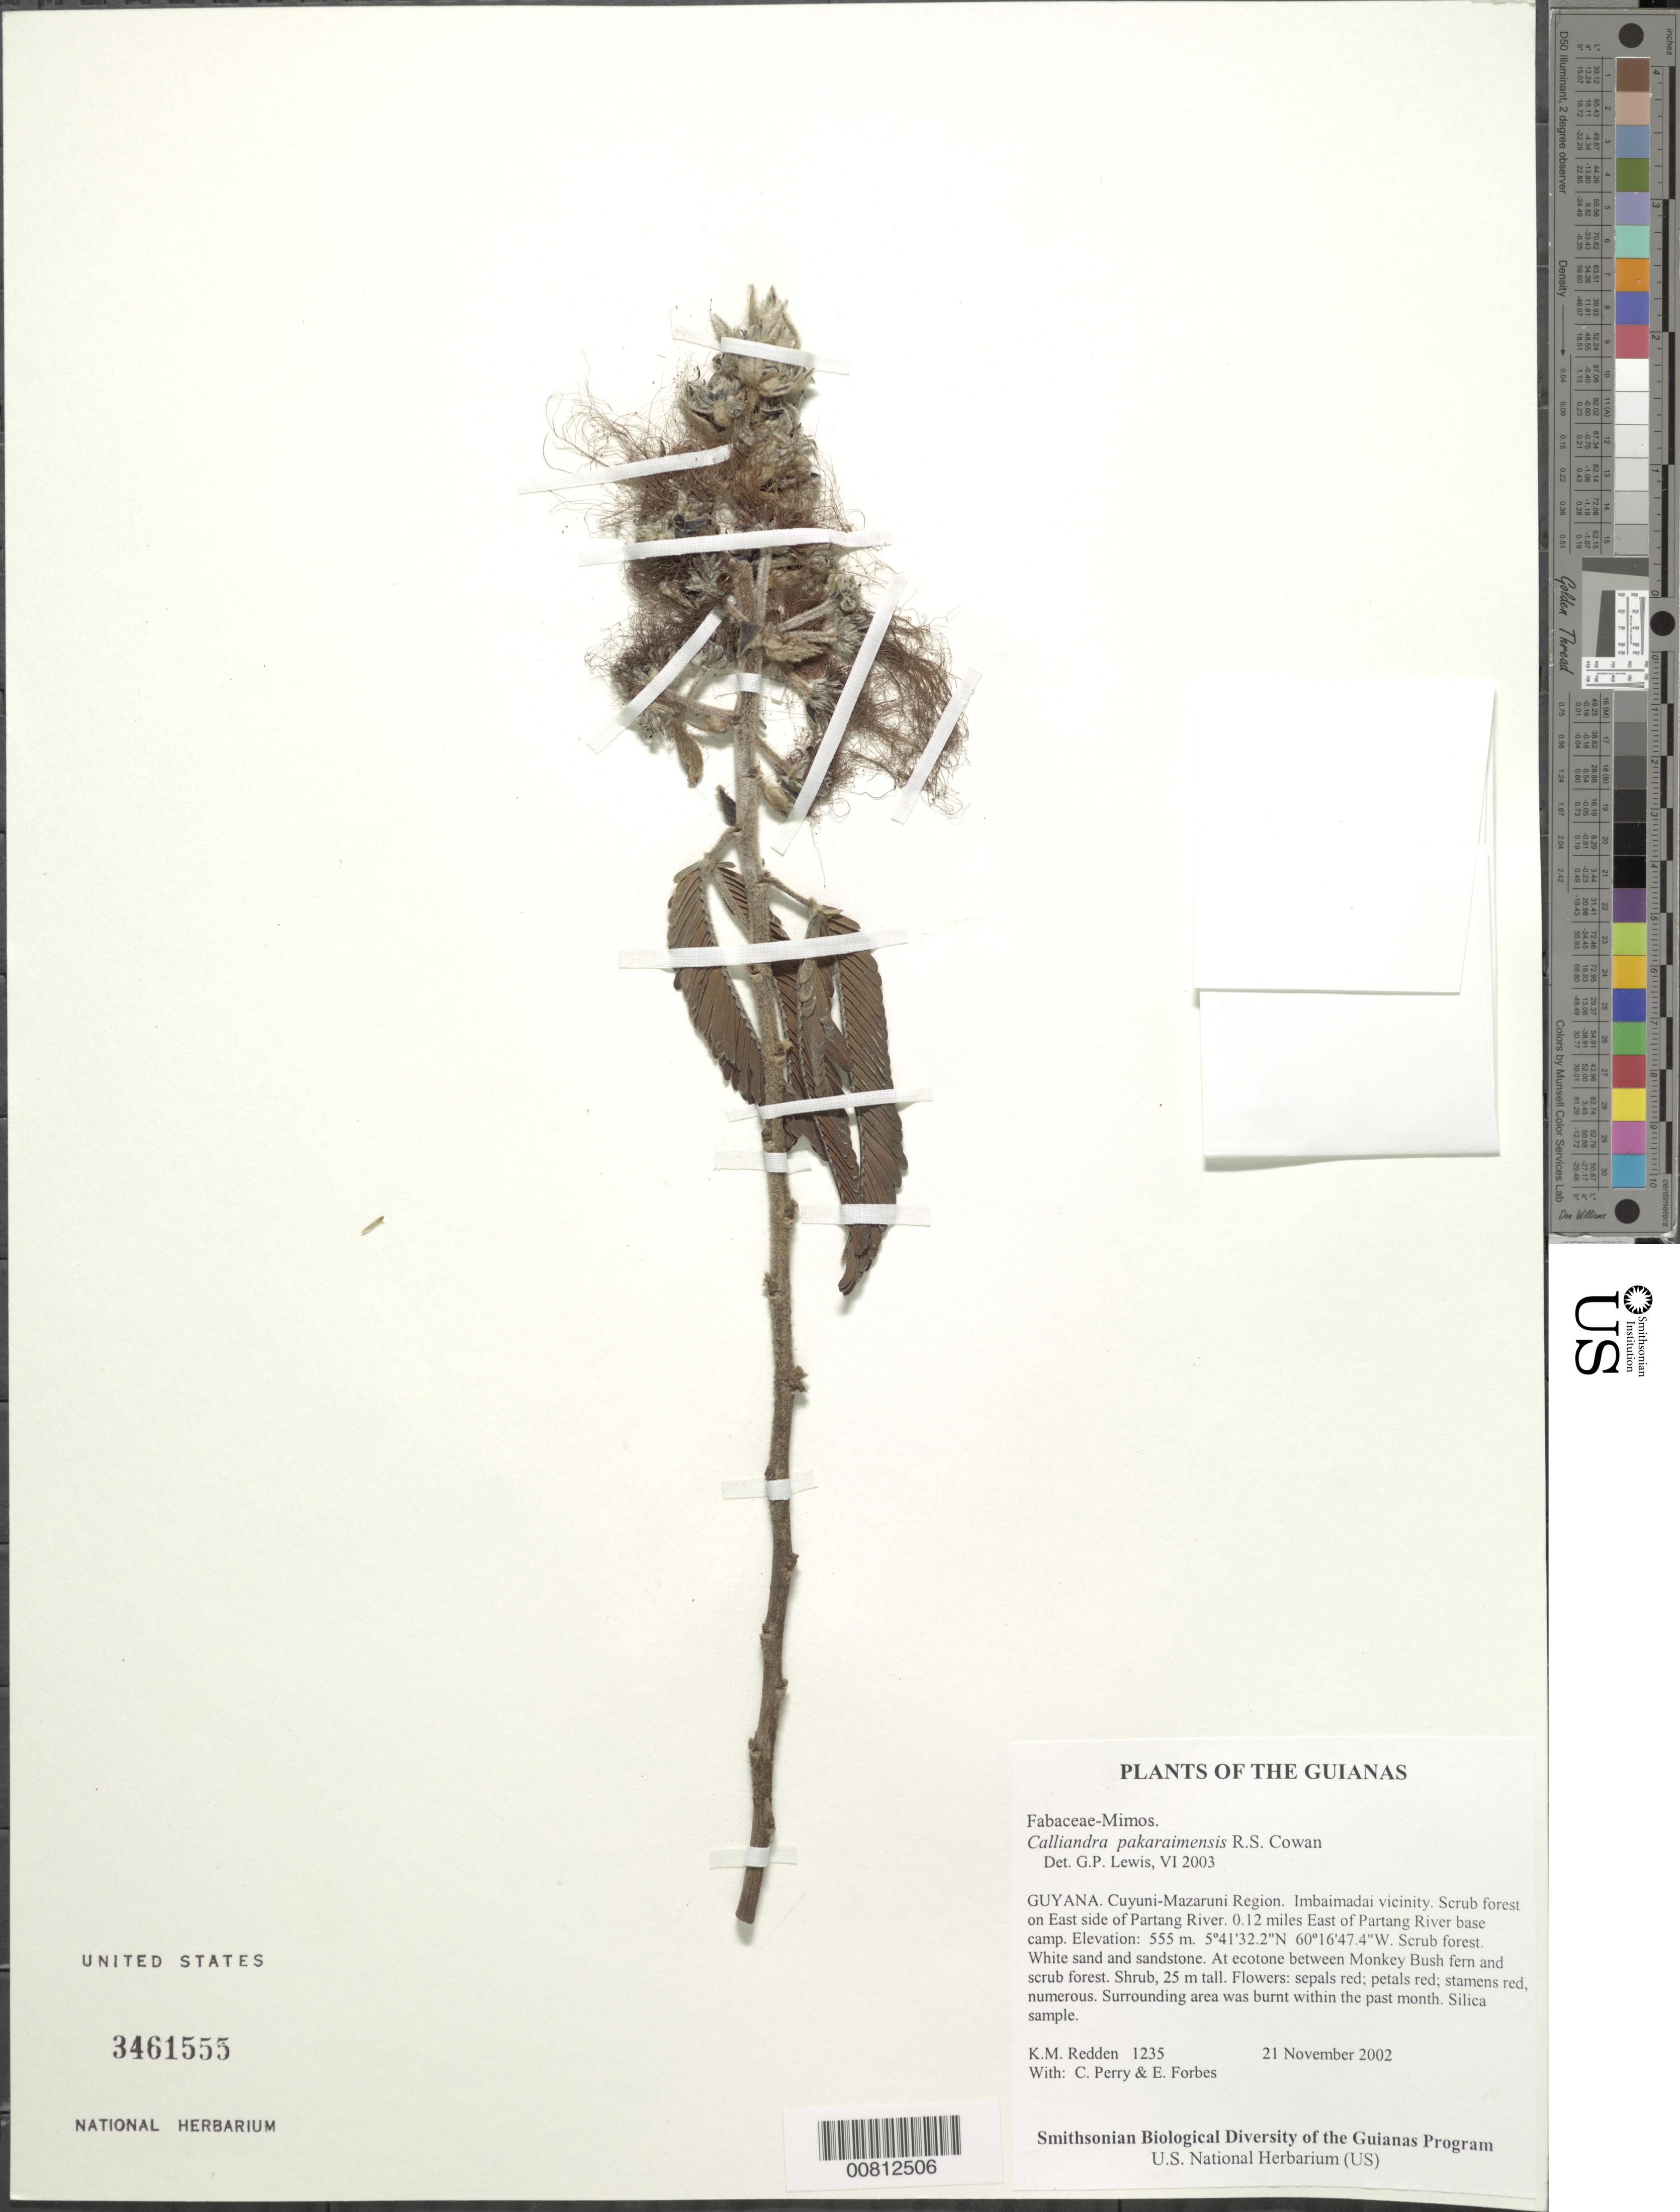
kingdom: Plantae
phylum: Tracheophyta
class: Magnoliopsida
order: Fabales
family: Fabaceae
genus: Calliandra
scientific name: Calliandra pakaraimensis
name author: R.S. Cowan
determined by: Lewis, Gwilym P.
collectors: K. M. Redden, C. Perry & E. Forbes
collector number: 1235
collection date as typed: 21 November 2002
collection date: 2002-11-21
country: Guyana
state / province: Cuyuni-Mazaruni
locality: Imbaimadai vicinity. Scrub forest on East side of Partang River. 0.12 miles East of Partang River base camp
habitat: Scrub forest. White sand and sandstone. At ecotone between Monkey Bush fern and scrub forest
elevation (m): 555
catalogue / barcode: US 3461555